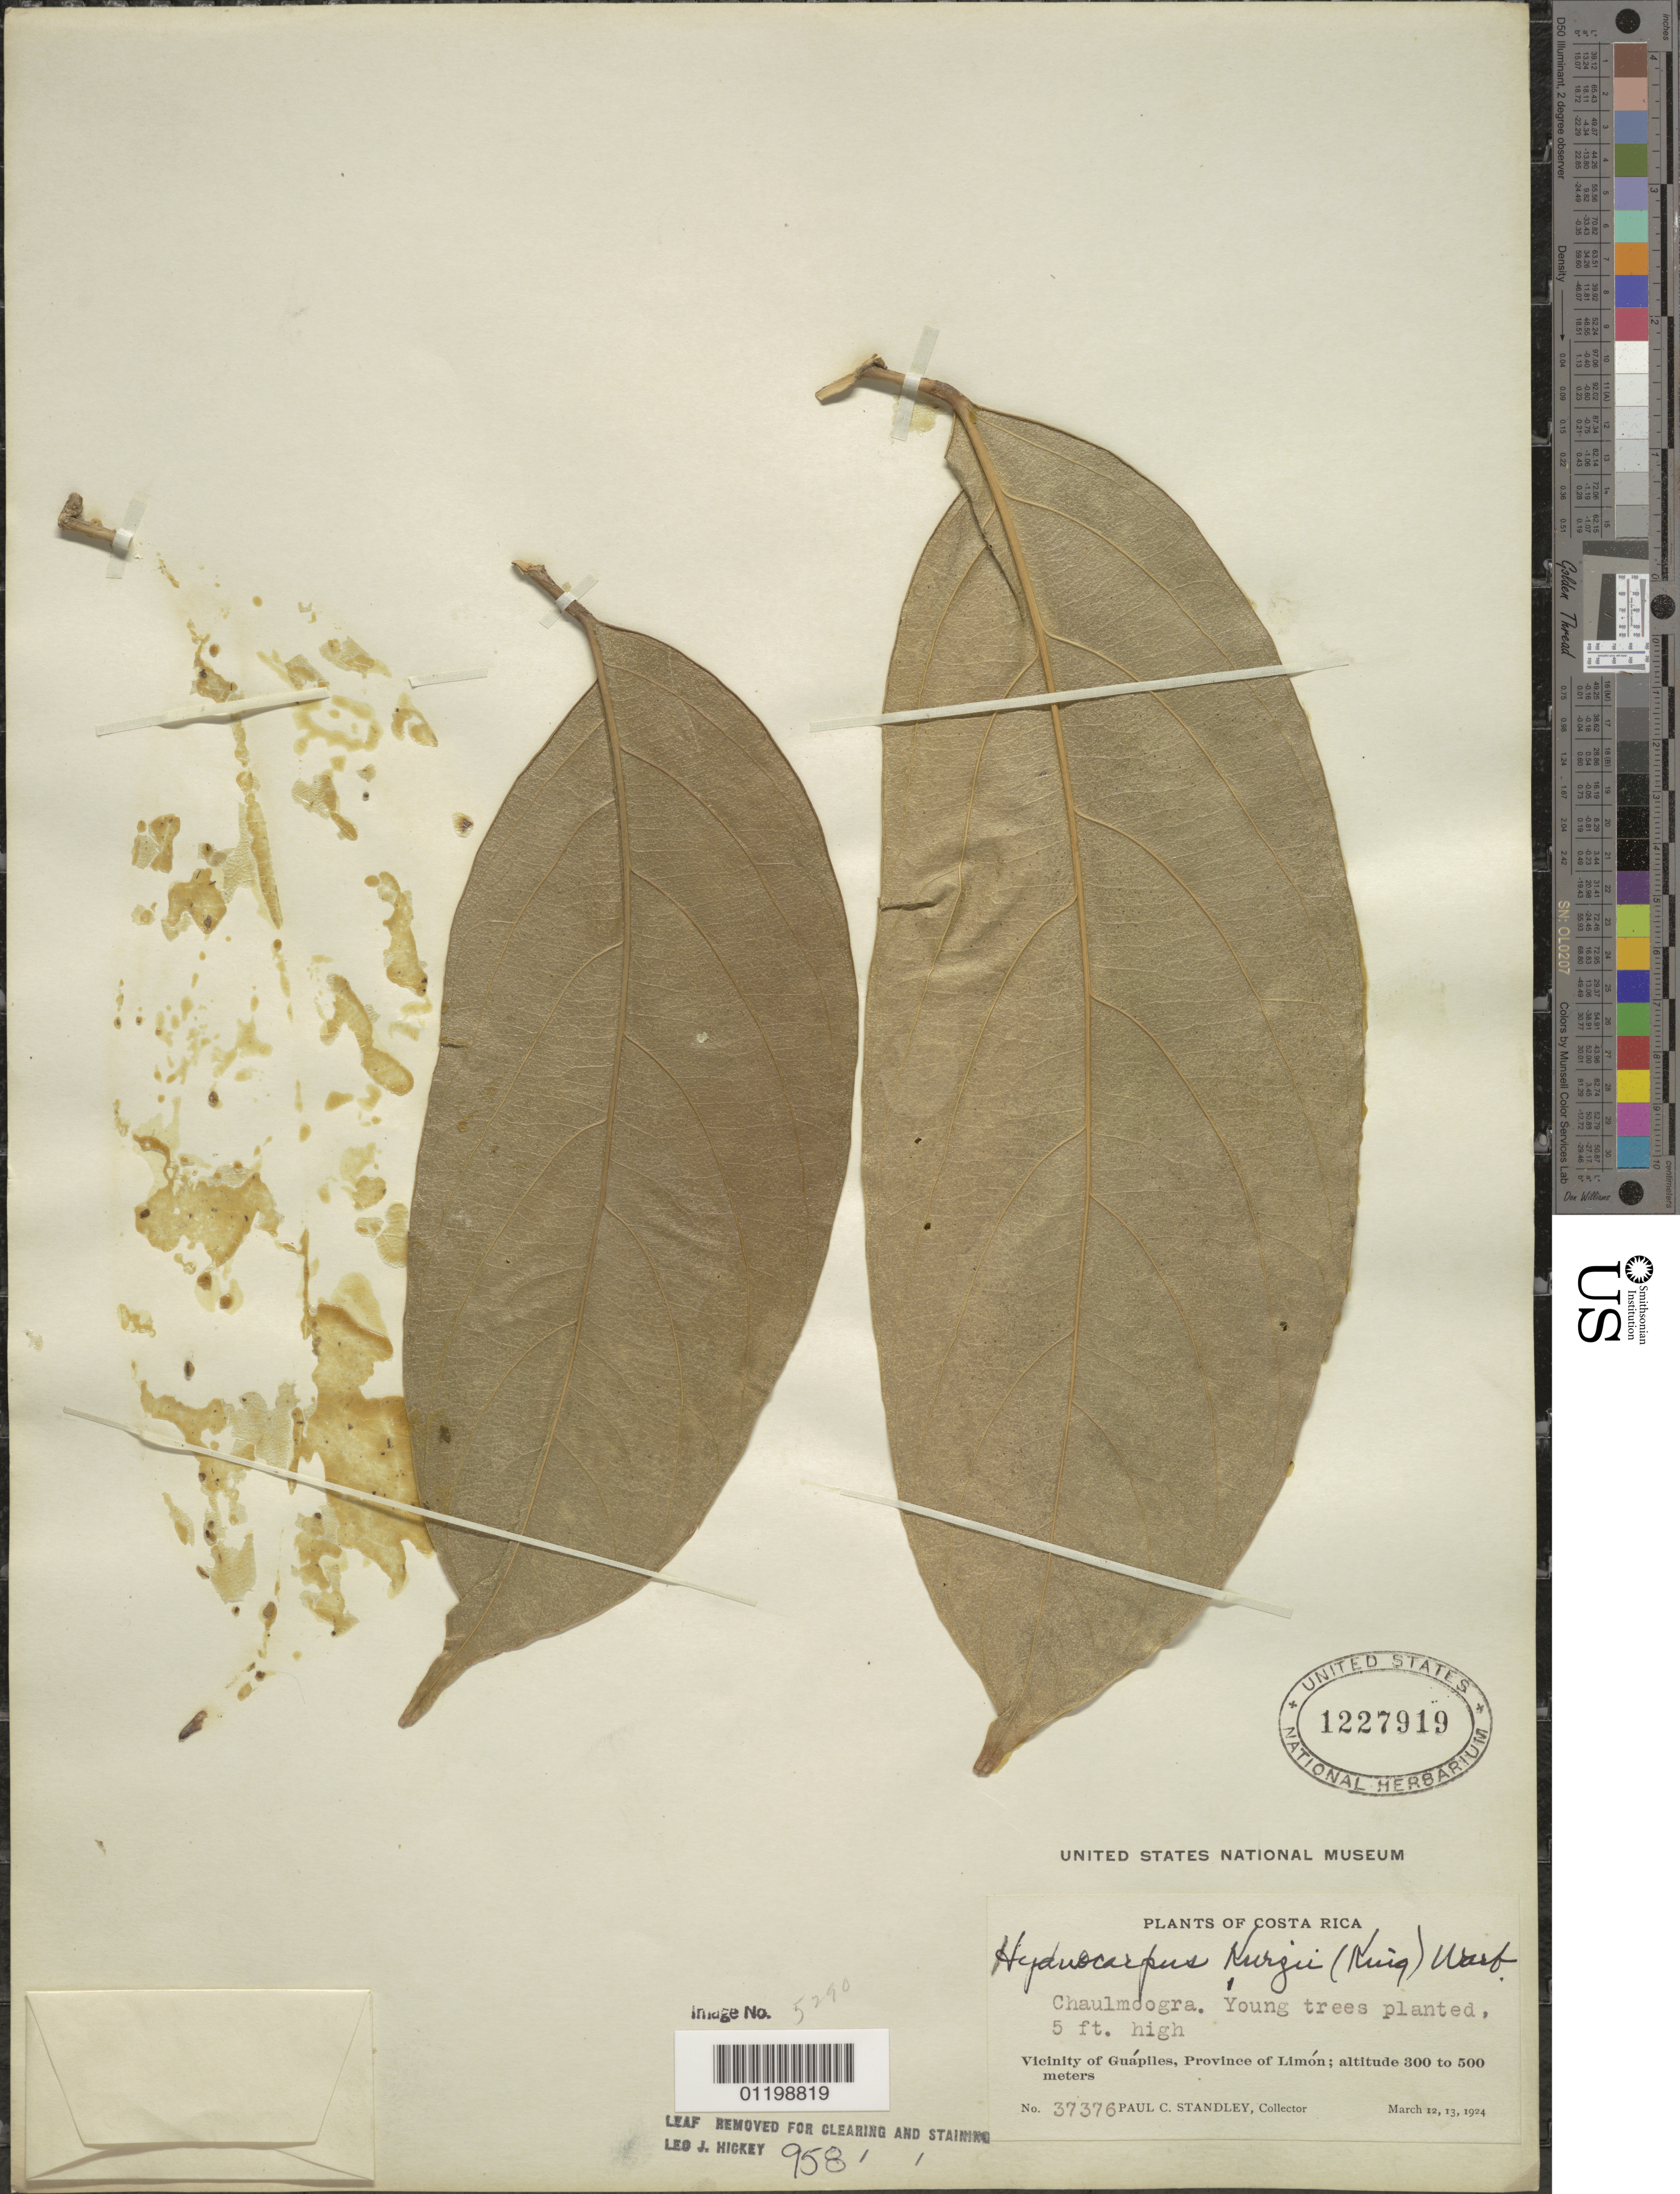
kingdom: Plantae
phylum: Tracheophyta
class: Magnoliopsida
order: Malpighiales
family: Achariaceae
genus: Hydnocarpus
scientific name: Hydnocarpus kurzii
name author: (King) Warb.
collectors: P. C. Standley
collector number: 37376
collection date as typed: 12 Mar 1924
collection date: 1924-03-12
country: Costa Rica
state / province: Limón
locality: Vicinity of Guápiles.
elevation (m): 300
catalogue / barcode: US 1227919